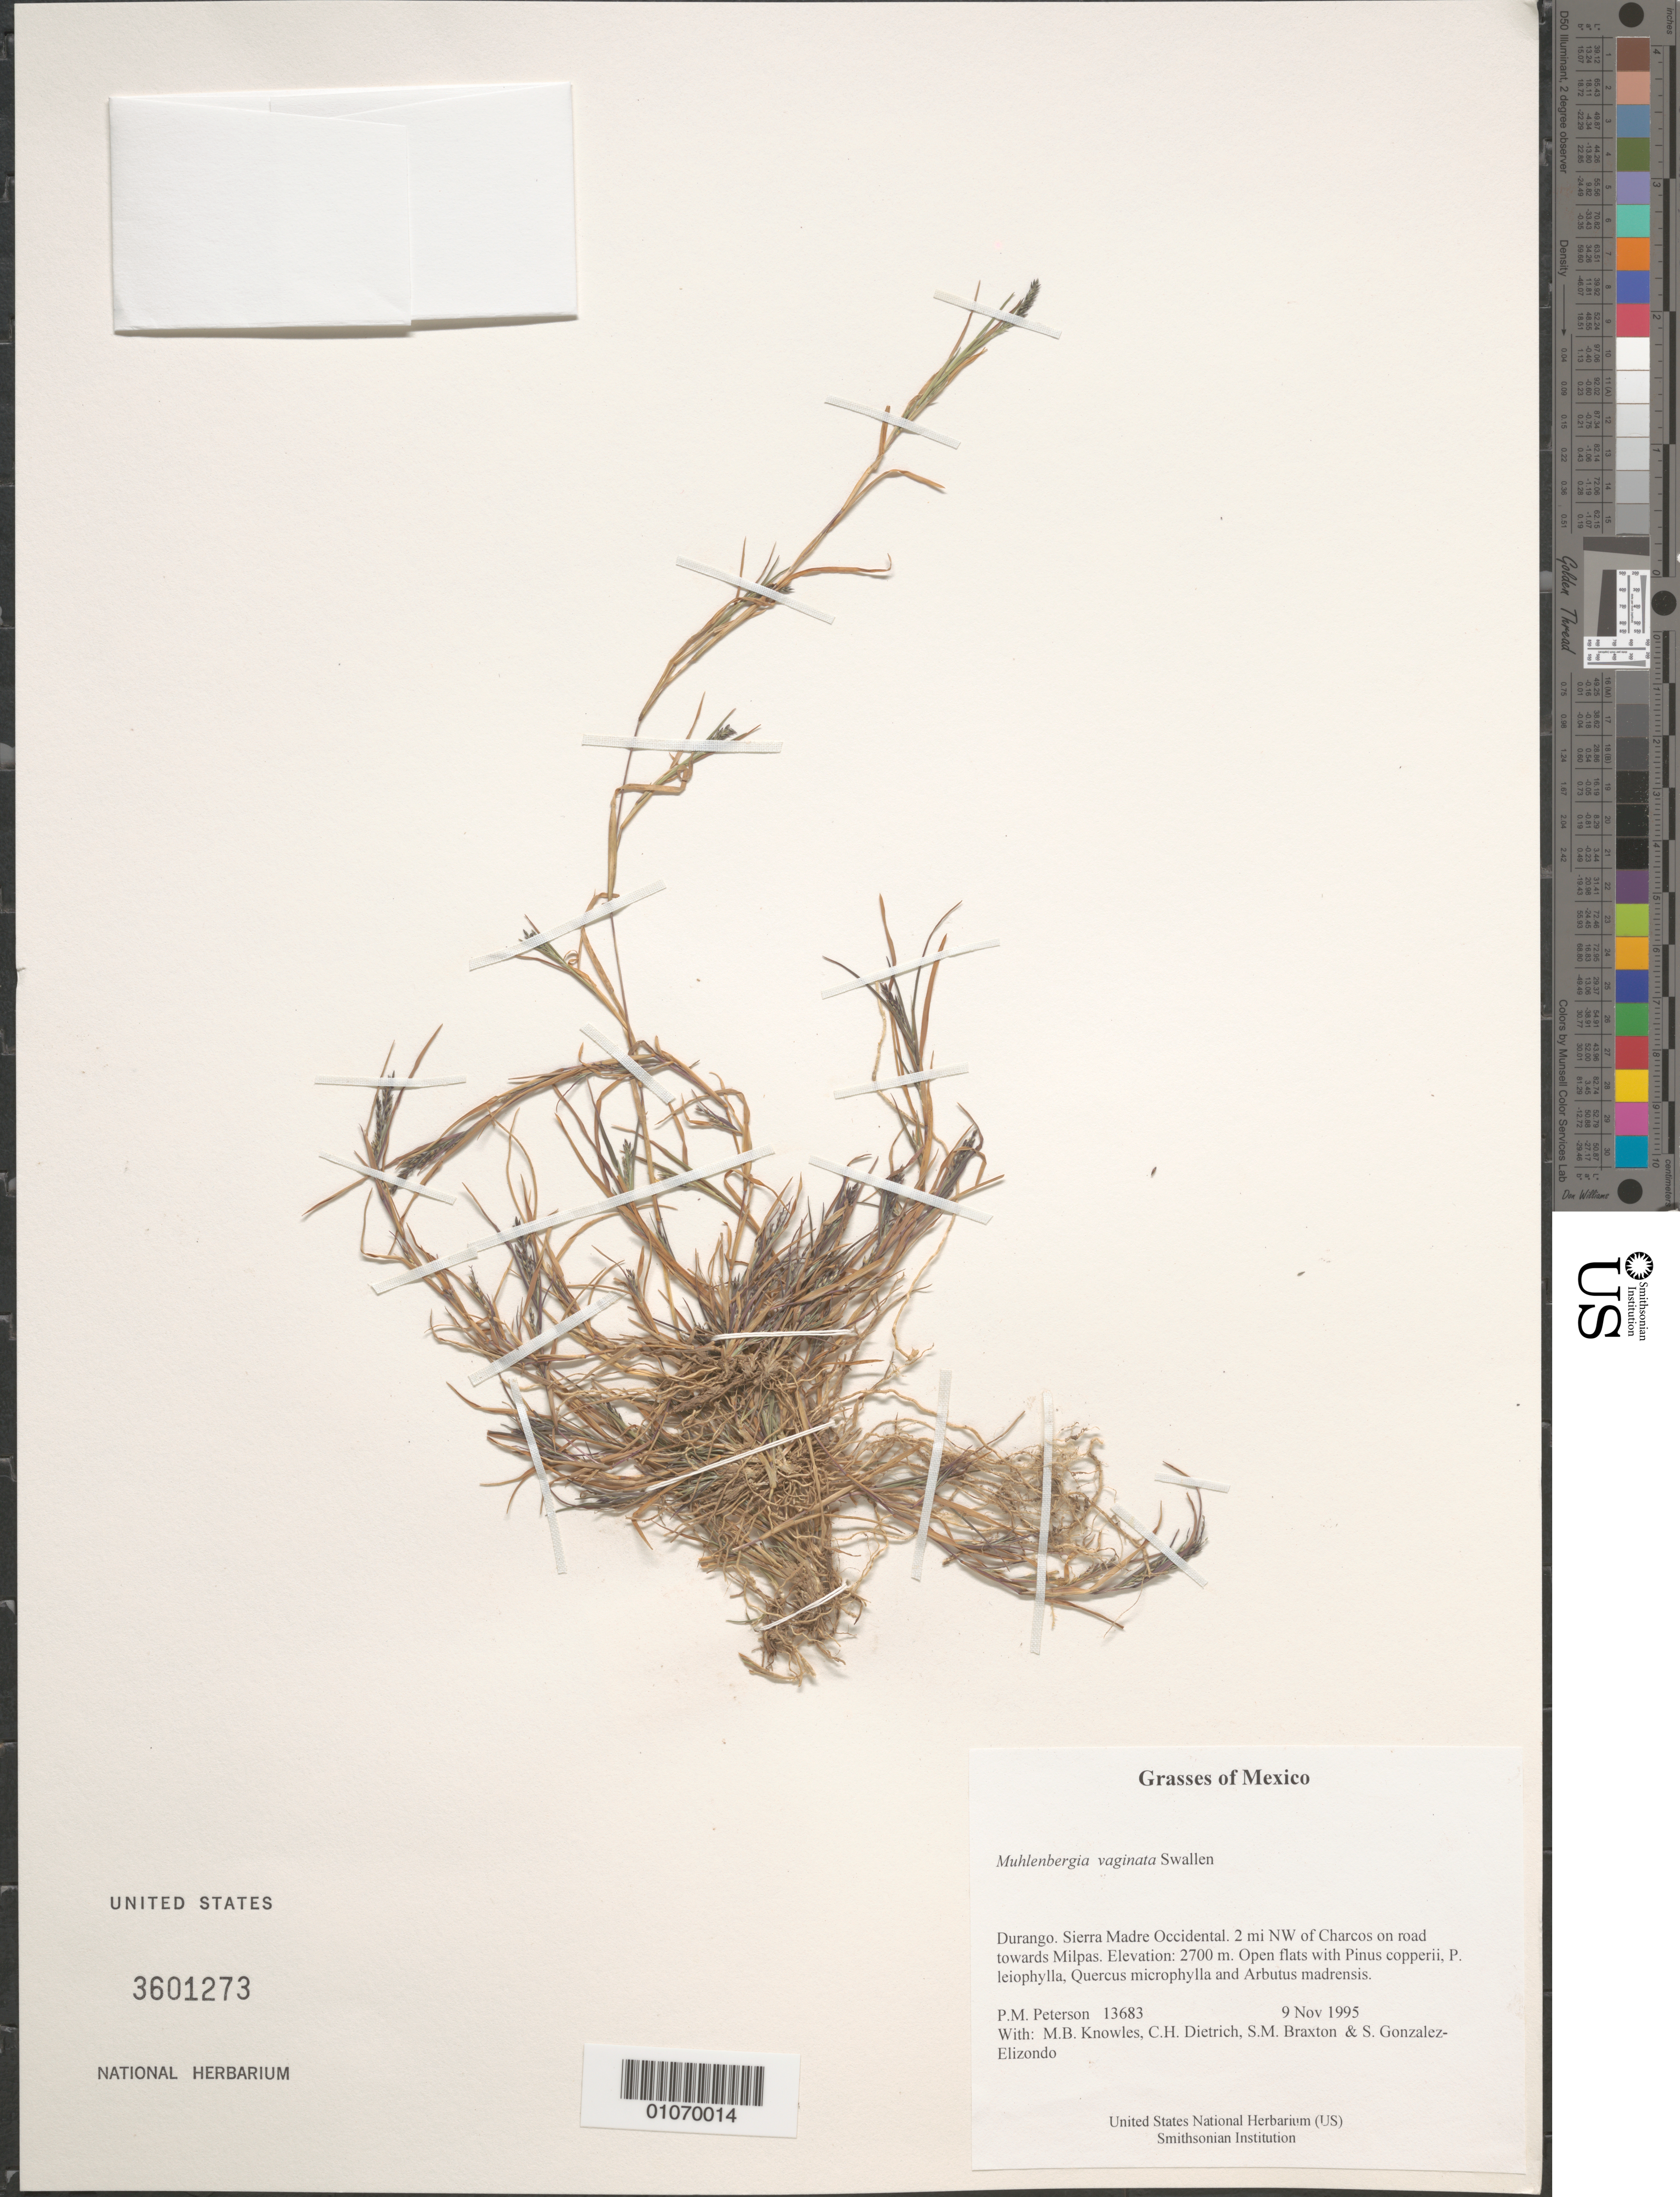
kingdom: Plantae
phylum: Tracheophyta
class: Liliopsida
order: Poales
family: Poaceae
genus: Muhlenbergia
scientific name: Muhlenbergia vaginata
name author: Swallen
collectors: P. M. Peterson, M. B. Knowles, C. Dietrich, S. Braxton & M. S. González-Elizondo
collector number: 13683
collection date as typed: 09 Nov 1995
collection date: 1995-11-09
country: Mexico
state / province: Durango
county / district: Sierra Madre Occidental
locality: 2 mi NW of Charcos on road towards Milpas.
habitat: Open flats with Pinus copperii, P. leiophylla, Quercus microphylla and Arbutus madrensis.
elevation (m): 2700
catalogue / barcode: US 3601273